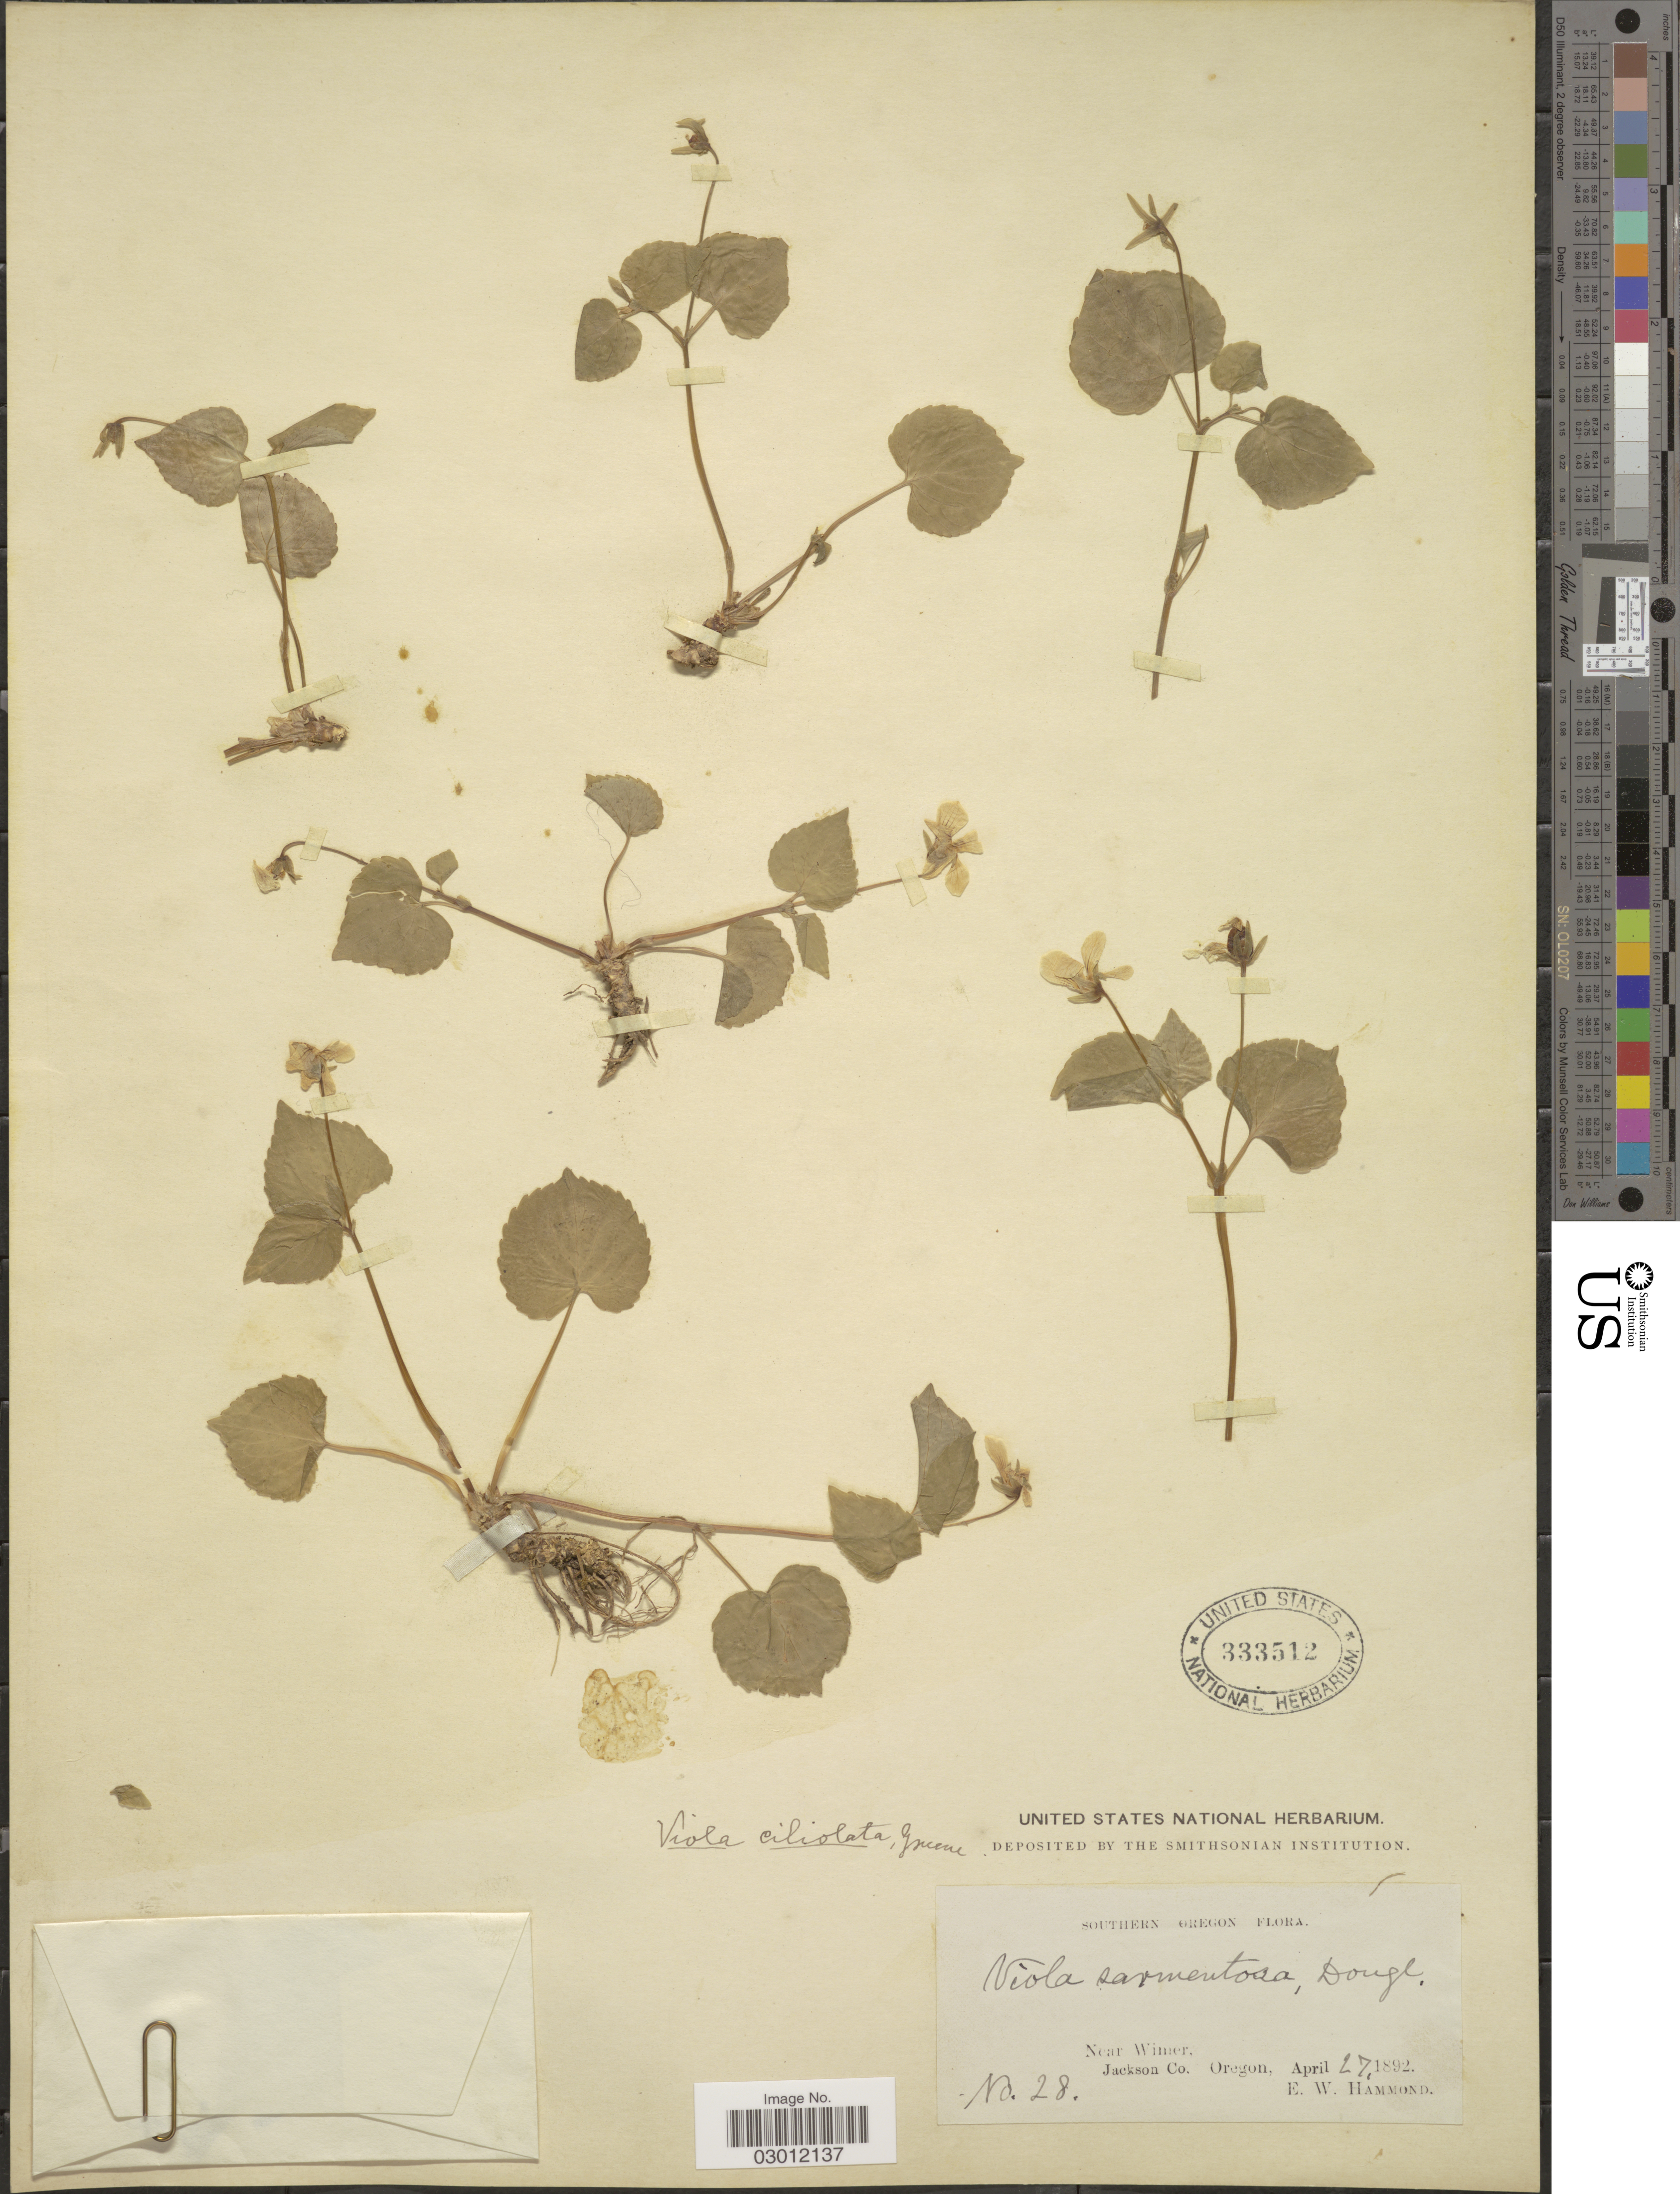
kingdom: Plantae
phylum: Tracheophyta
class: Magnoliopsida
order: Malpighiales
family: Violaceae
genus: Viola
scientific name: Viola ciliolata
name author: Schltr.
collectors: E. Hammond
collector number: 28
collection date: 1892-04-27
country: United States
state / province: Oregon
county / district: Jackson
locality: Southern Oregon. Near Wimer. Jackson Co. Oregon.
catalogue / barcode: US 333512